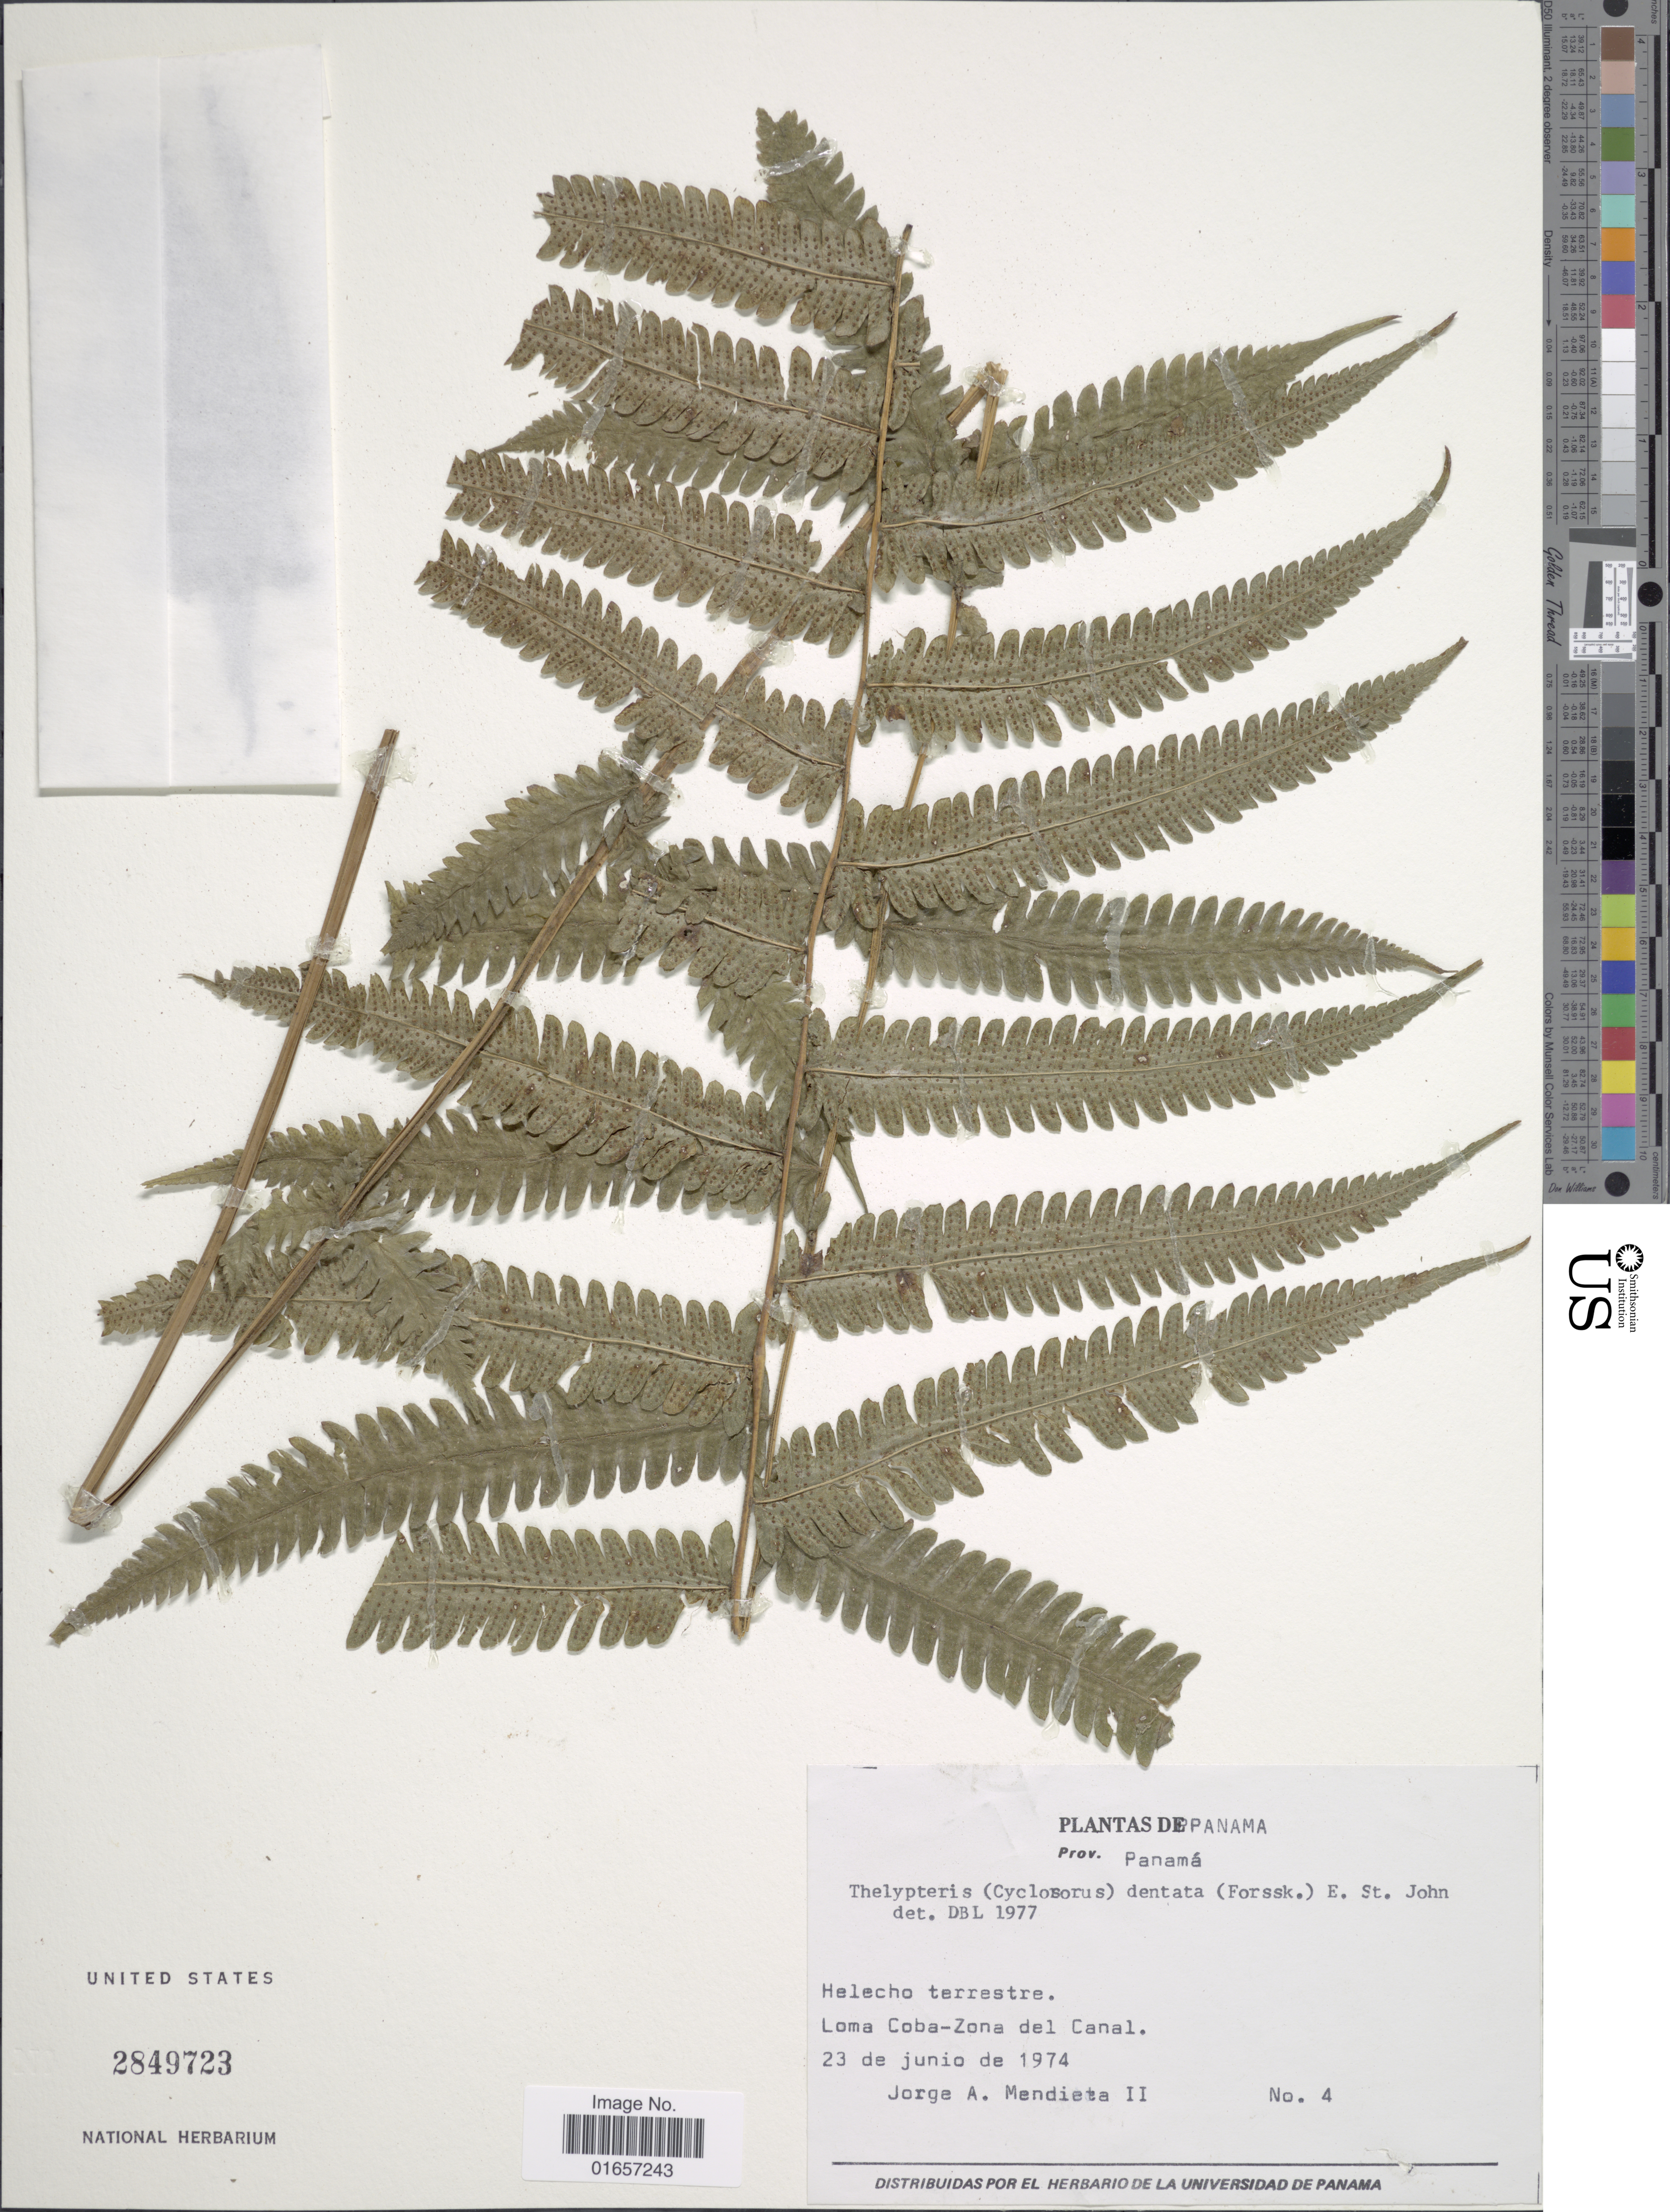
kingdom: Plantae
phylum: Tracheophyta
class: Polypodiopsida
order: Polypodiales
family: Thelypteridaceae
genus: Christella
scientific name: Christella dentata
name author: (Forssk.) Brownsey & Jermy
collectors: J. Mendieta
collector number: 4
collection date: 1974-06-23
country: Panama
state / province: Panamá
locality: Loma Coba- Zona del Canal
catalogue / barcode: US 2849723